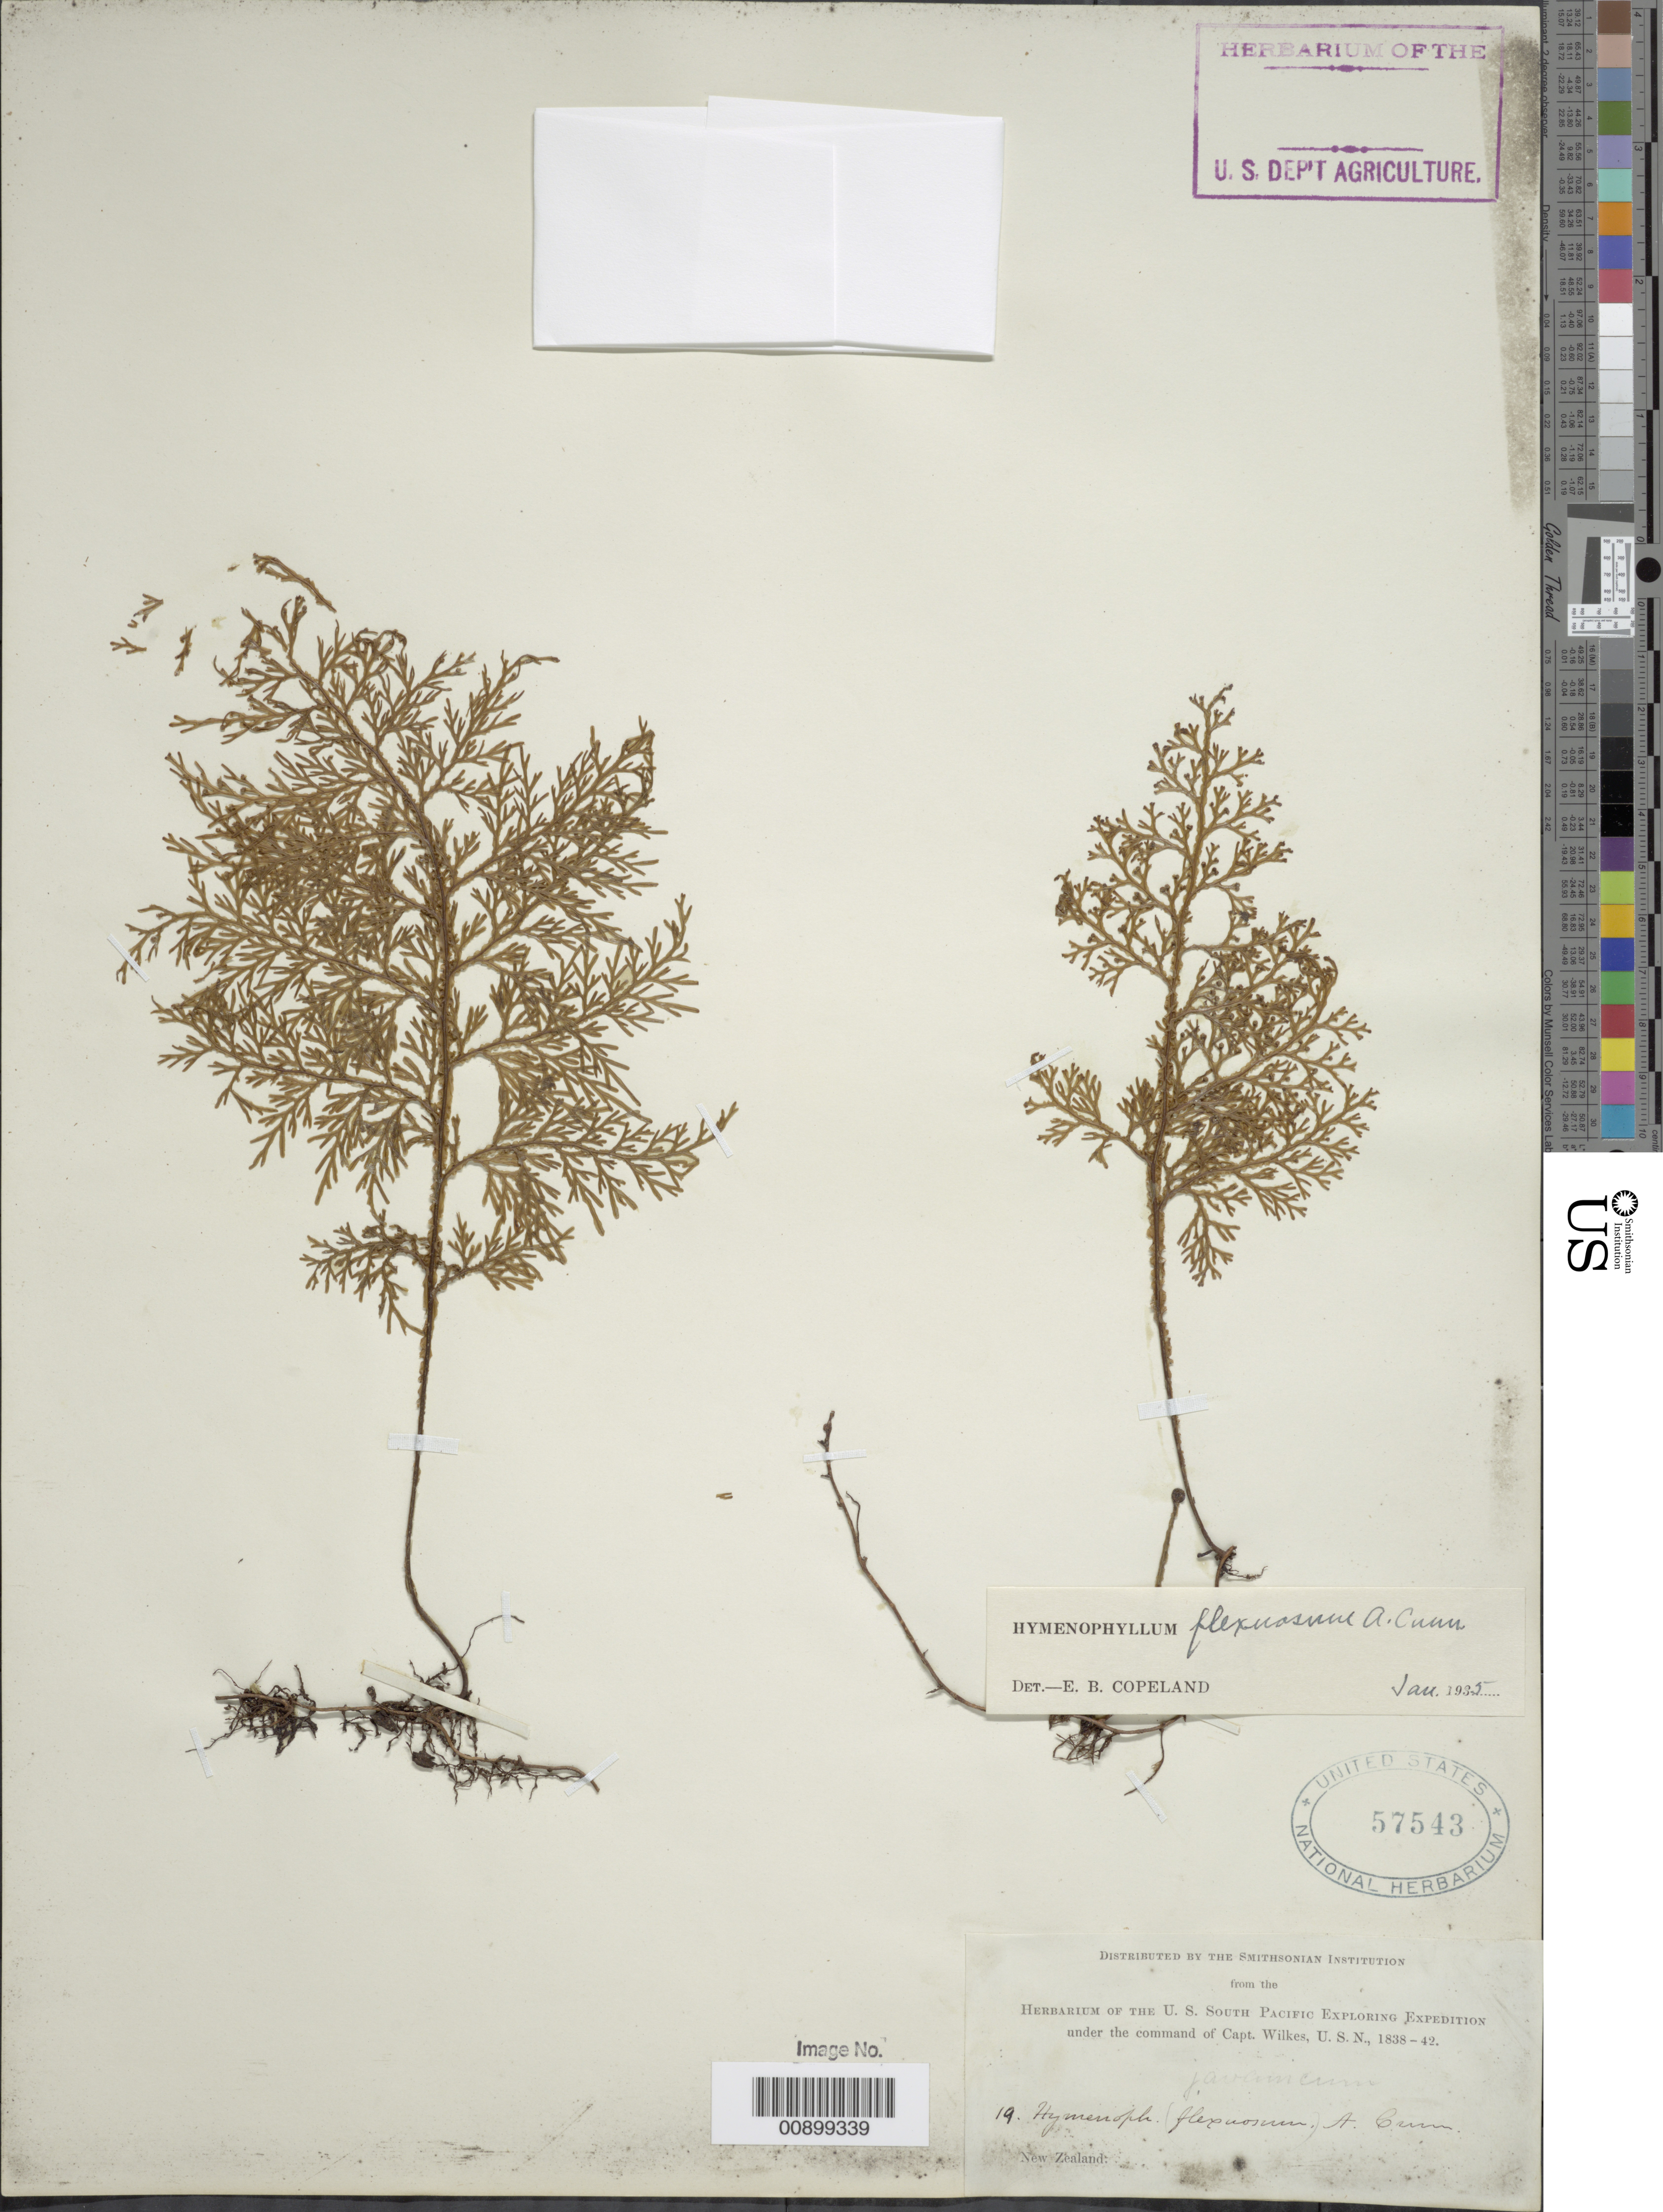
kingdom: Plantae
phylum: Tracheophyta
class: Polypodiopsida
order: Hymenophyllales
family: Hymenophyllaceae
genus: Hymenophyllum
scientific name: Hymenophyllum javanicum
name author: Spreng.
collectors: Wilkes Explor. Exped.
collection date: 1838/1842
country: New Zealand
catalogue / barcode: US 57543